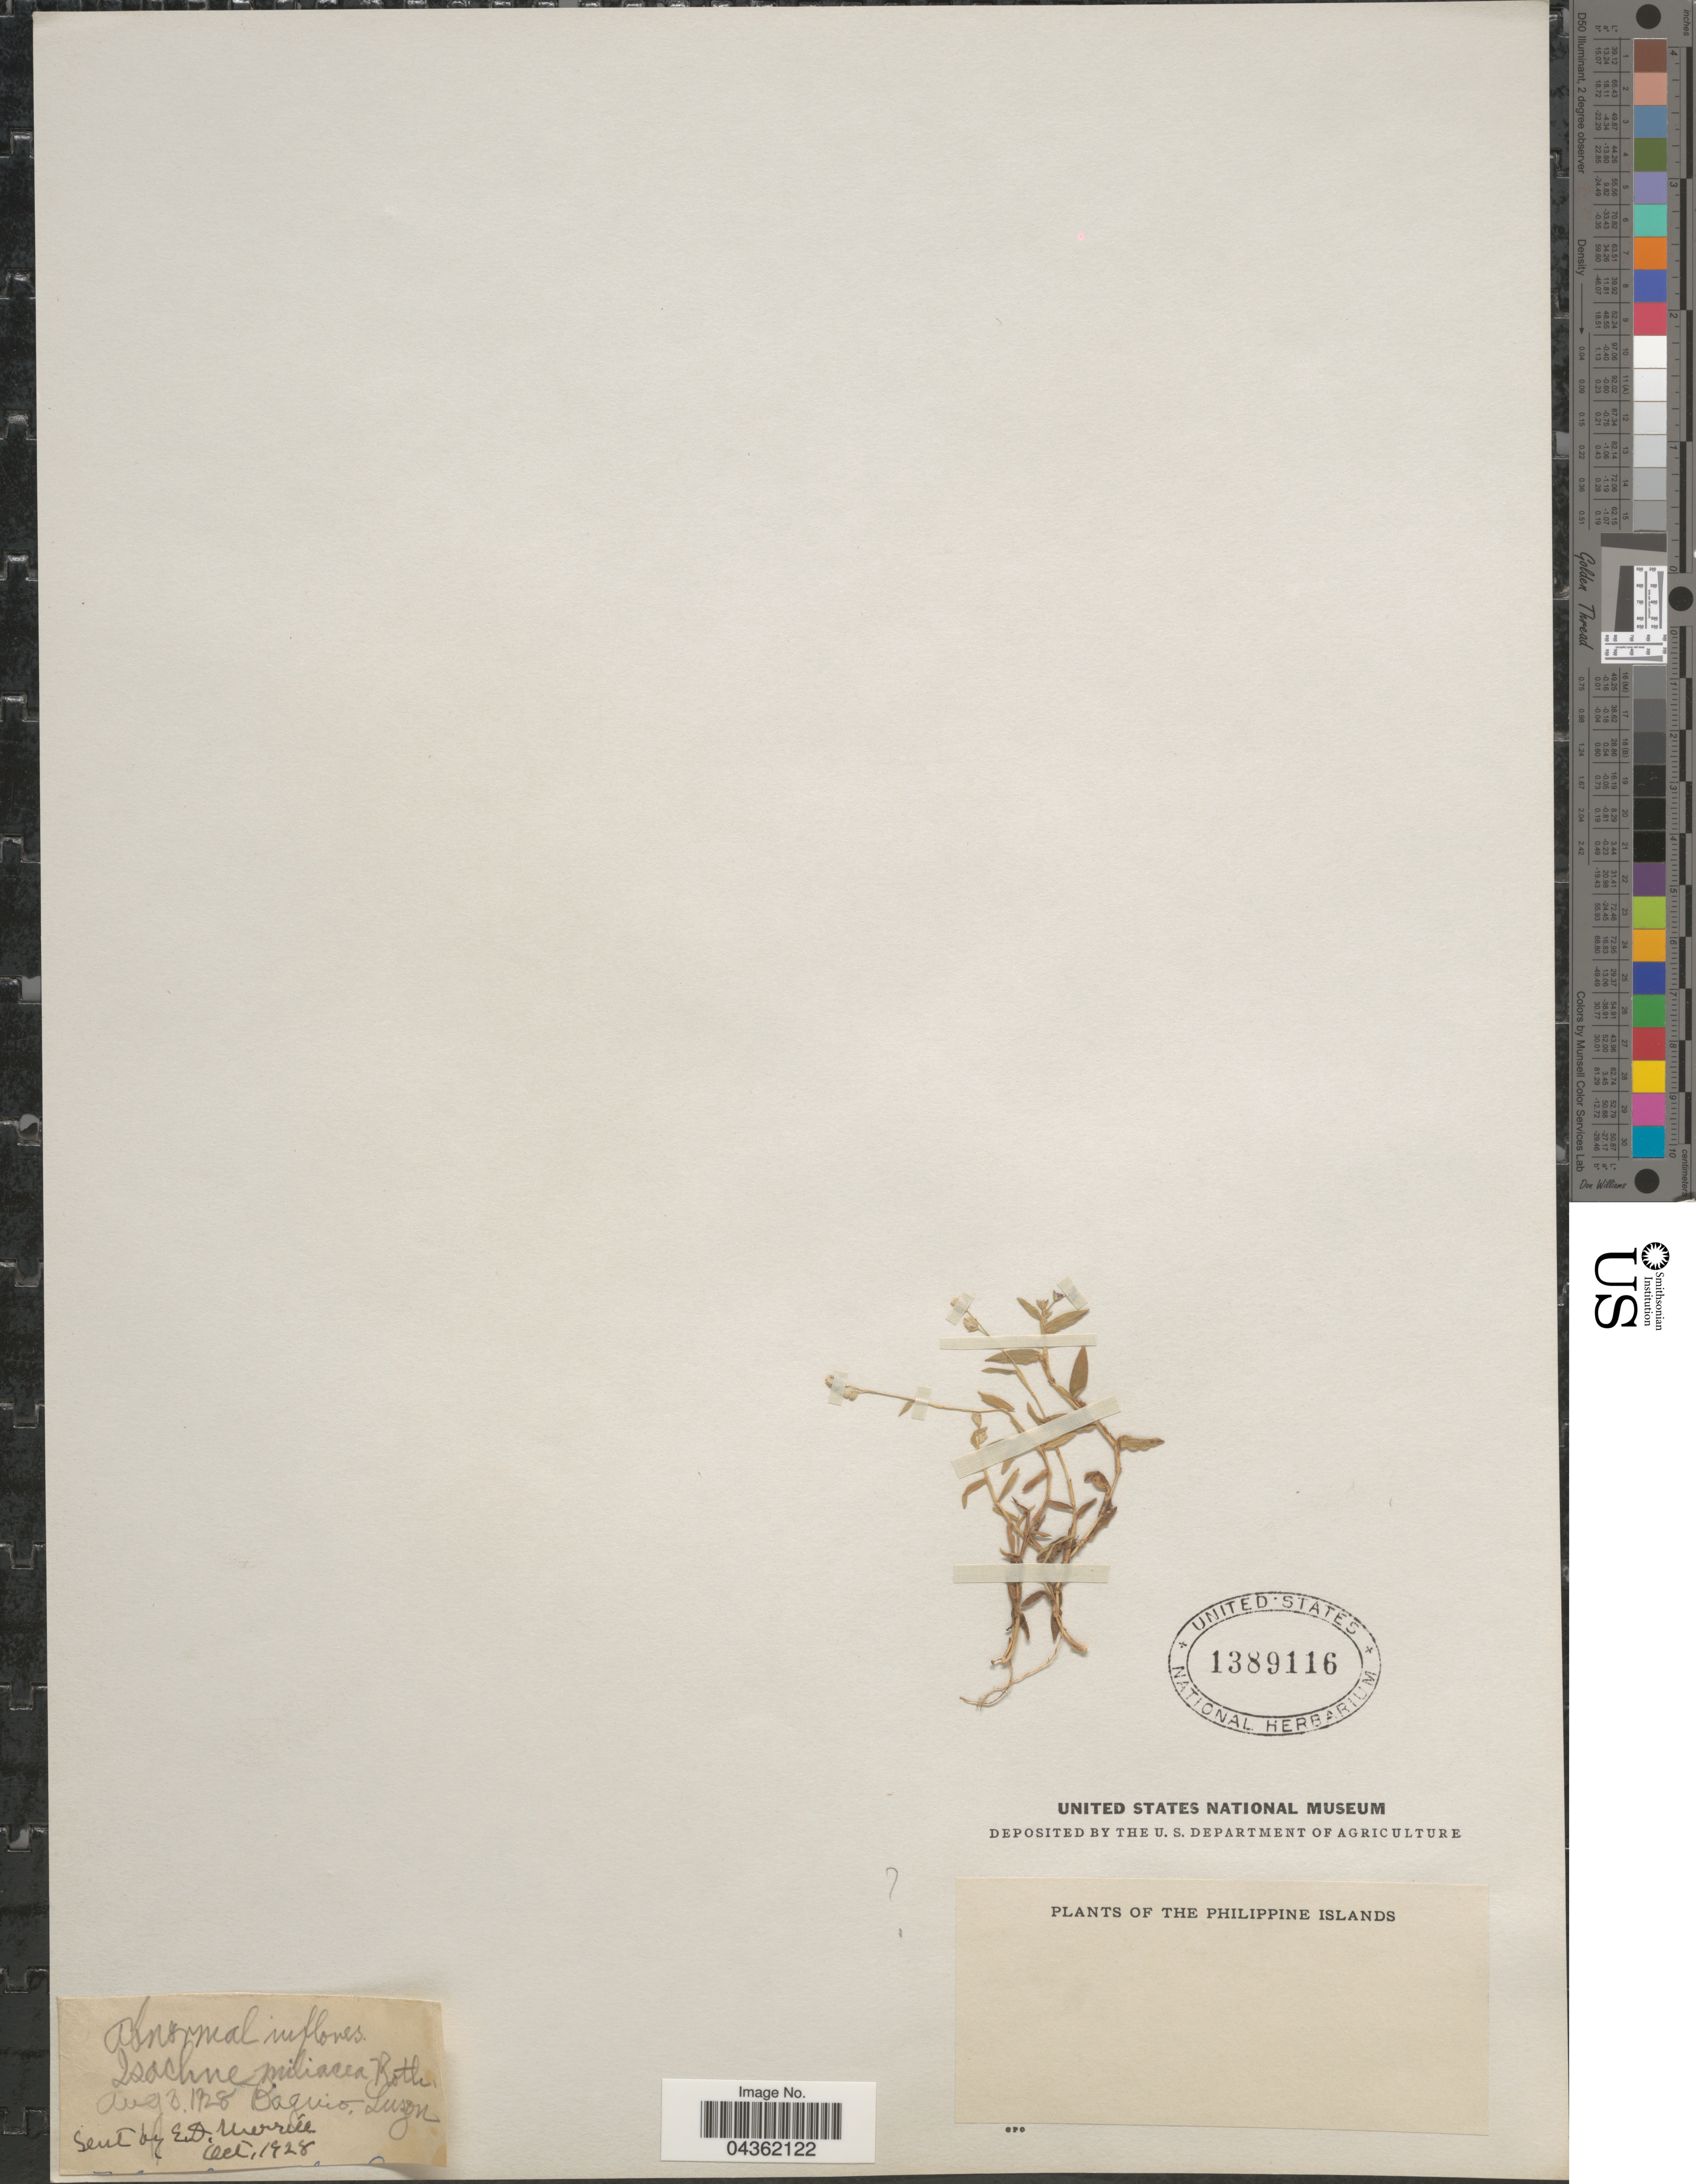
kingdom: Plantae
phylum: Tracheophyta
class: Liliopsida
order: Poales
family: Poaceae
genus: Isachne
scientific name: Isachne myosotis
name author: Nees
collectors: E. D. Merrill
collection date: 1928-08-03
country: Philippines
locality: Baguio. Luzon.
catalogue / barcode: US 1389116